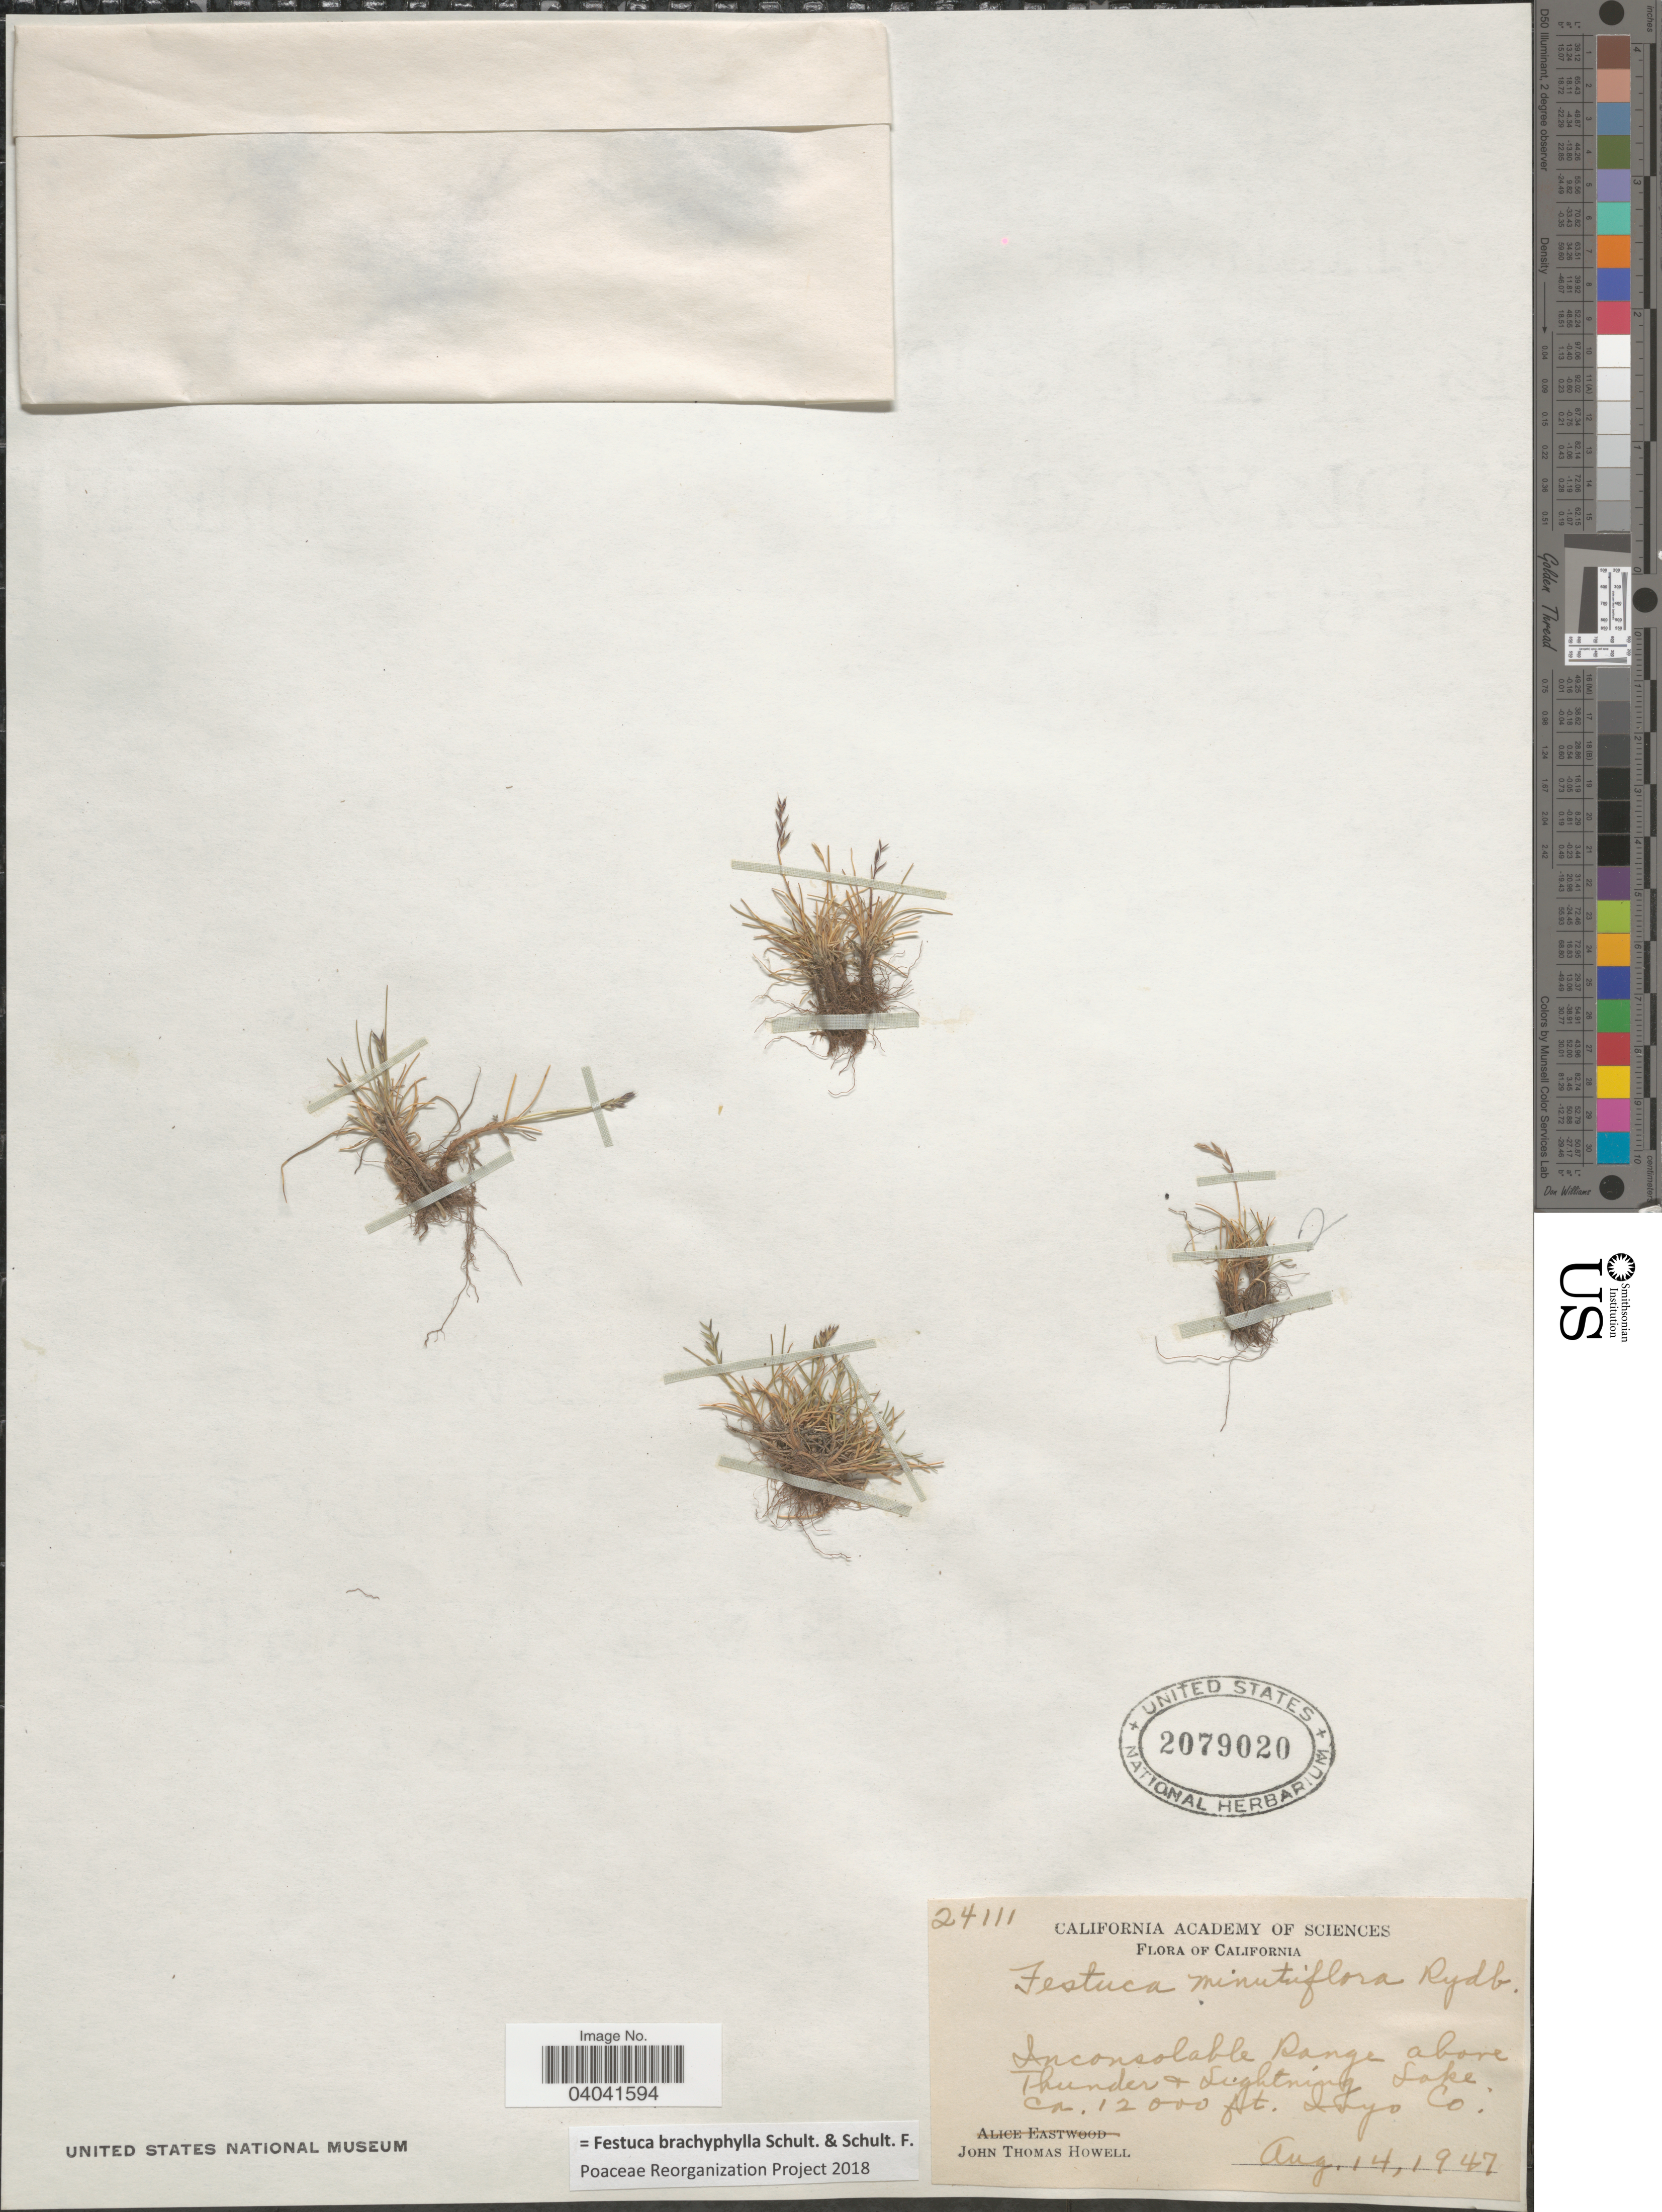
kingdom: Plantae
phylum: Tracheophyta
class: Liliopsida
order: Poales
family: Poaceae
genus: Festuca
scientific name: Festuca brachyphylla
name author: Schult. & Schult. f.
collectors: J. T. Howell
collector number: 24111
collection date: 1947-08-14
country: United States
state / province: California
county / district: Inyo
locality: Inconsolable Range above Thinder & Lightning Lake. Inyo Co.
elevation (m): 3658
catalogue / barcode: US 2079020